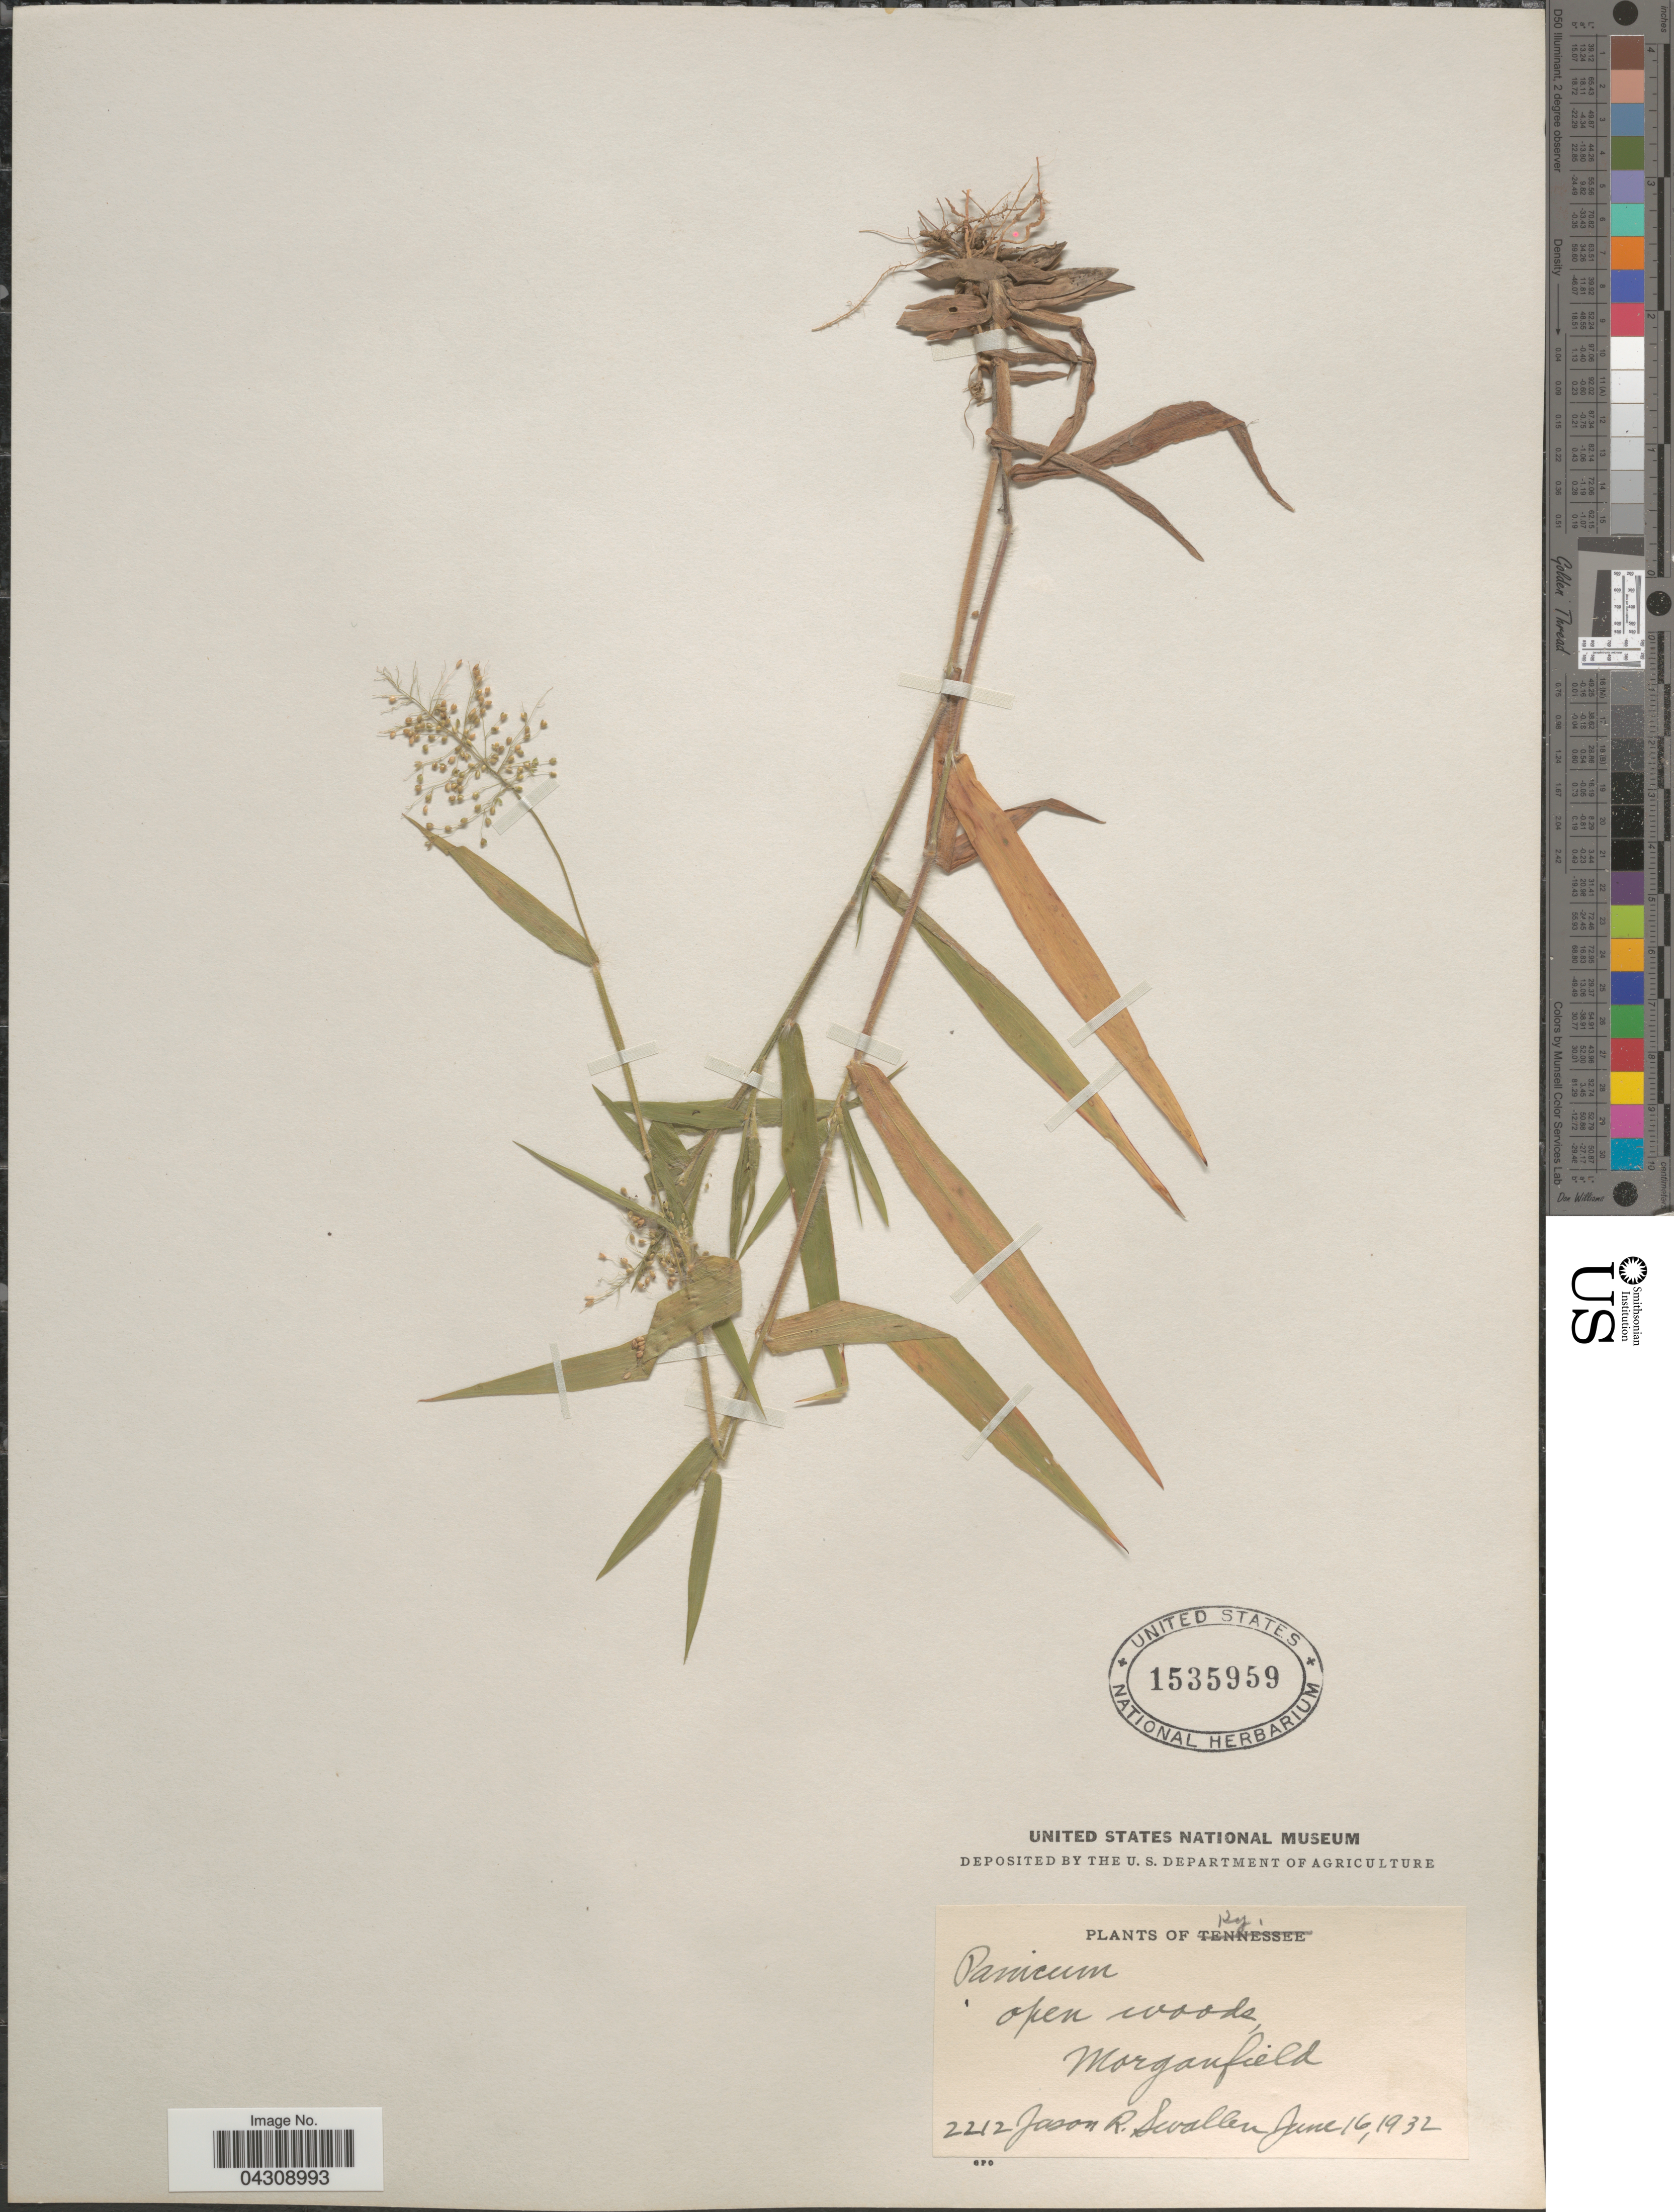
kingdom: Plantae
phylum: Tracheophyta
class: Liliopsida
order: Poales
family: Poaceae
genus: Dichanthelium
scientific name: Dichanthelium acuminatum var. acuminatum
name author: (Sw.) Gould & C.A. Clark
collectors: J. R. Swallen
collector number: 2212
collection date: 1932-06-16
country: United States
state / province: Kentucky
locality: Morganfield.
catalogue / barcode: US 1535959